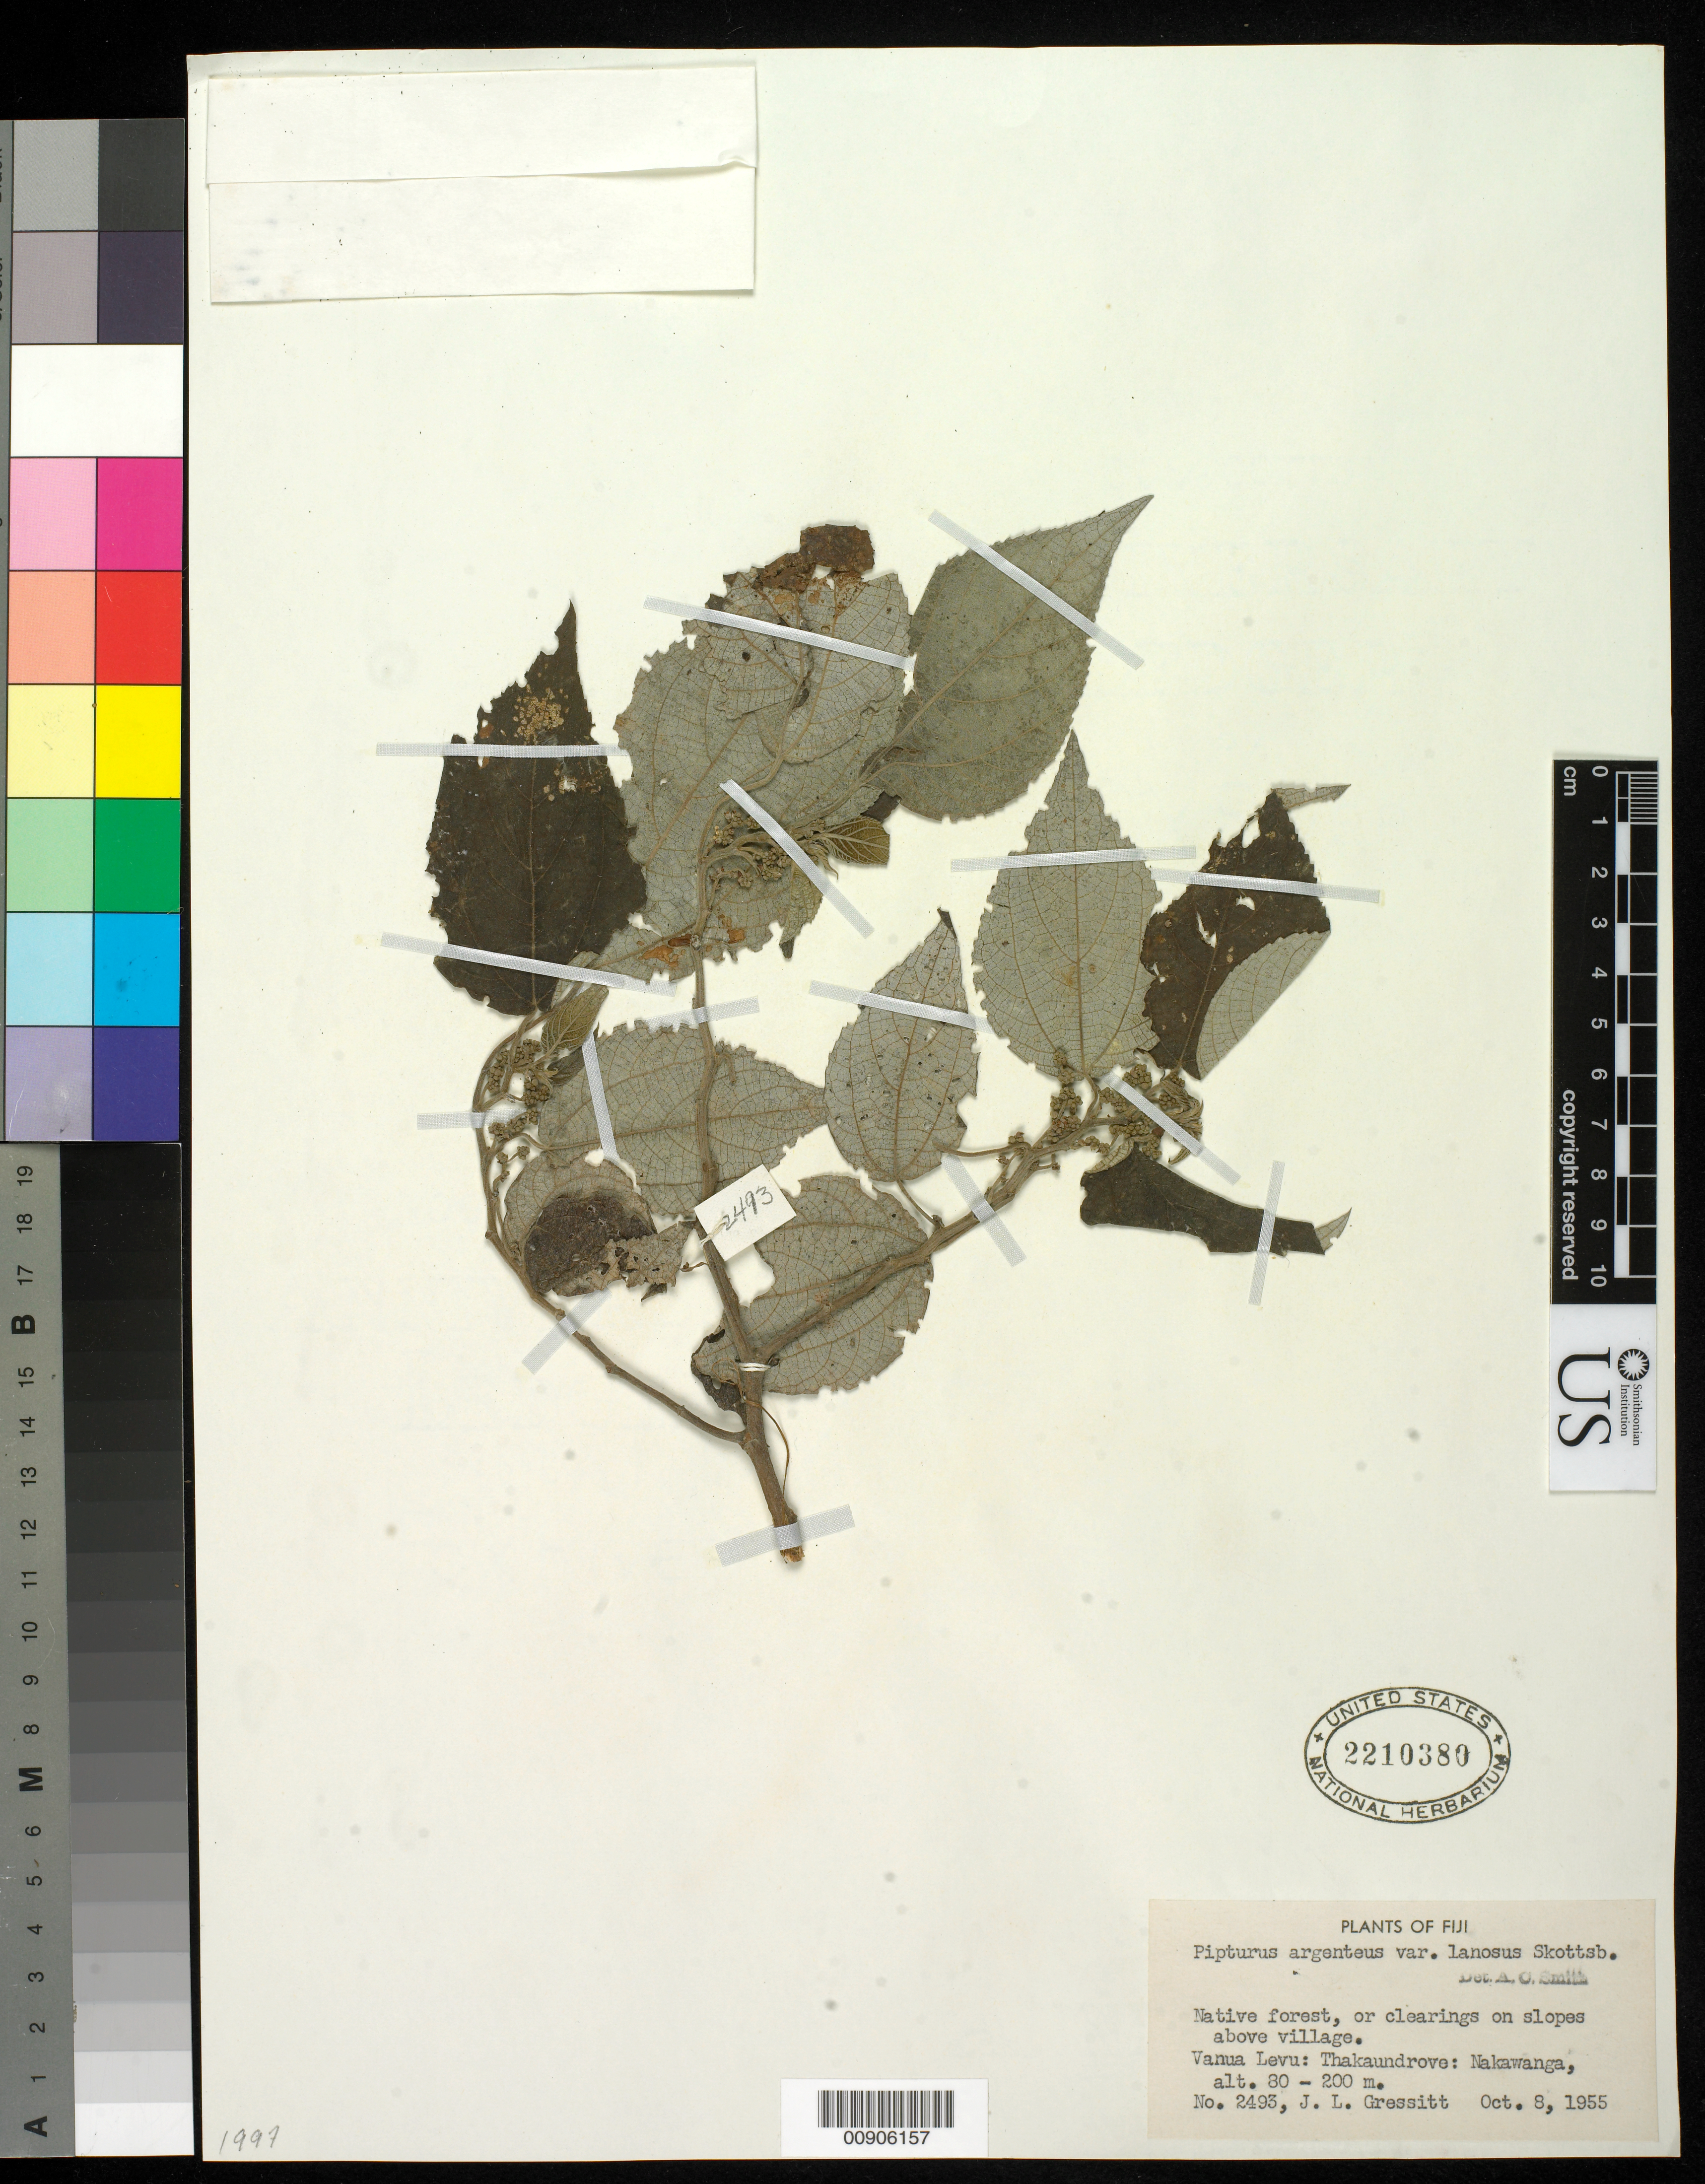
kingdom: Plantae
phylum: Tracheophyta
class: Magnoliopsida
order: Rosales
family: Urticaceae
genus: Pipturus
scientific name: Pipturus argenteus var. lanosus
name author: Schott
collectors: J. Gressitt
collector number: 2495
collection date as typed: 08 Oct 1955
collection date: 1955-10-08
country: Fiji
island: Vanua Levu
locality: Thakaundrove: Nakawanga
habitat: Native forest, or clearings on slopes above village.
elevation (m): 80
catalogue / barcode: US 2210380